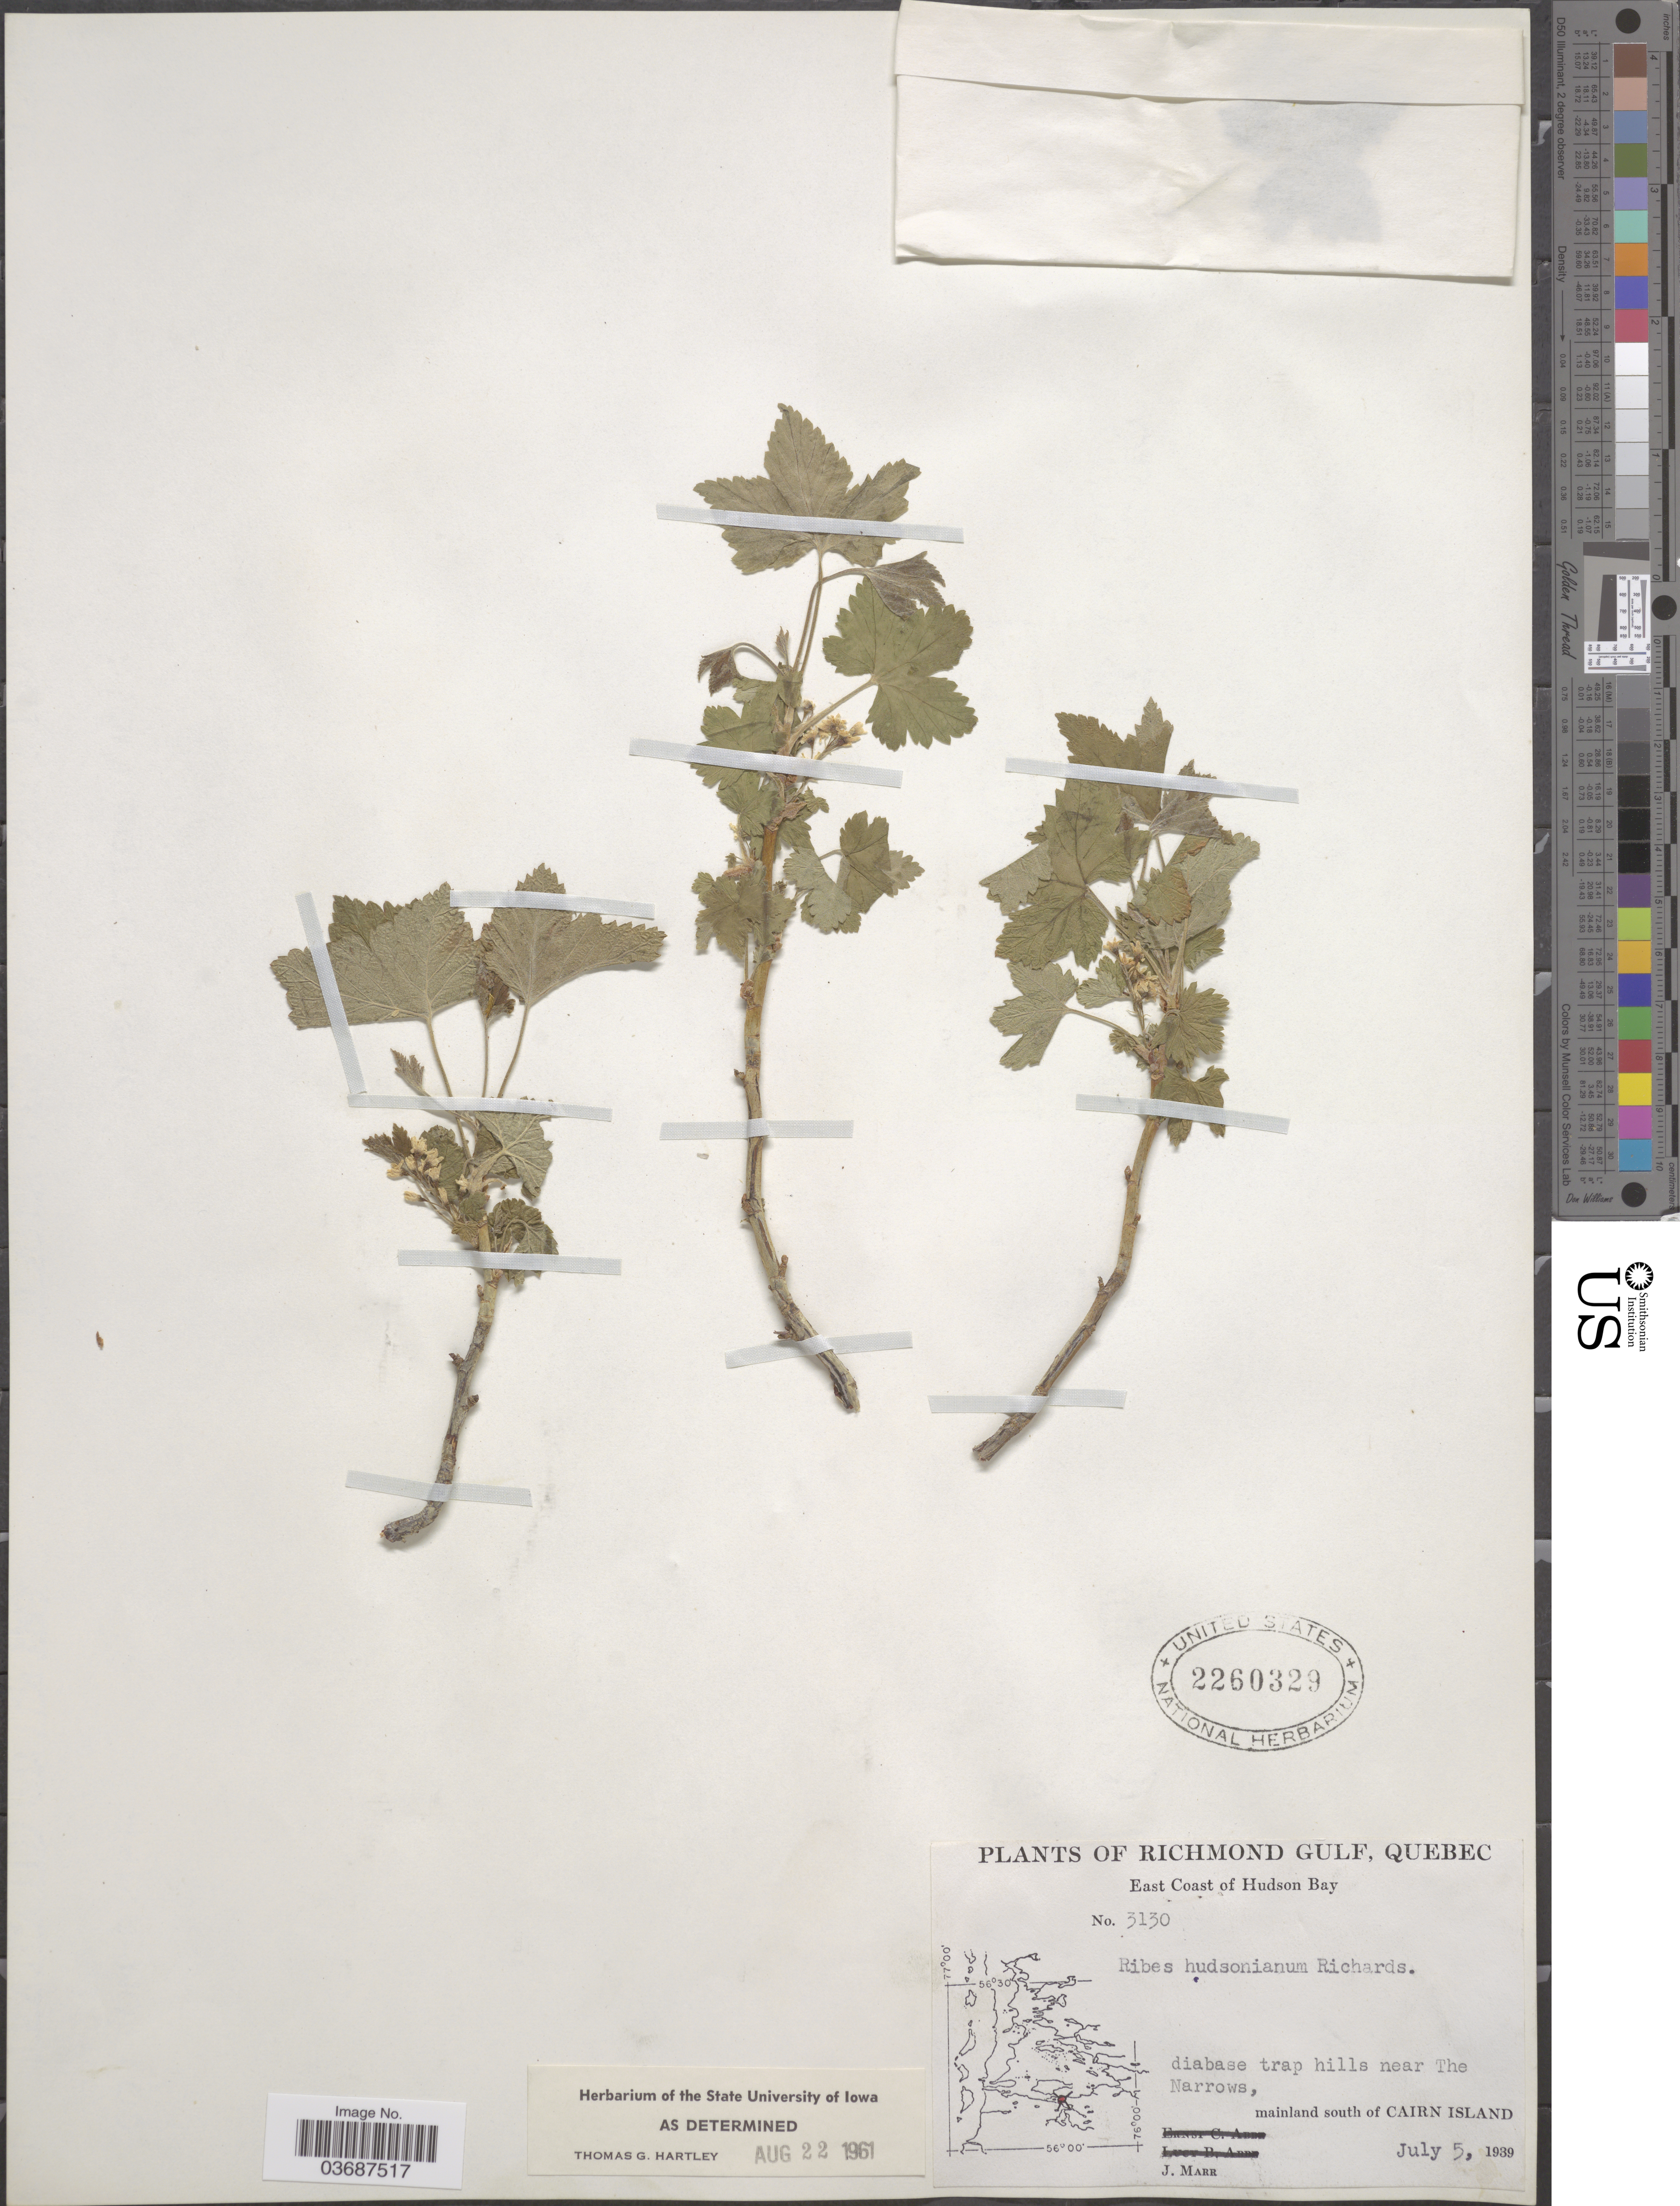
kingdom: Plantae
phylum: Tracheophyta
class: Magnoliopsida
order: Saxifragales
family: Grossulariaceae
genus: Ribes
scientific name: Ribes hudsonianum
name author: Richardson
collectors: J. Marr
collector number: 3130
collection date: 1939-07-05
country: Canada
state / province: Quebec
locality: Richmond Gulf. East Coast of Hudson Bay. Diabase trap hills near the Narrows, mainland south of Cairn Island.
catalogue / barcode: US 2260329